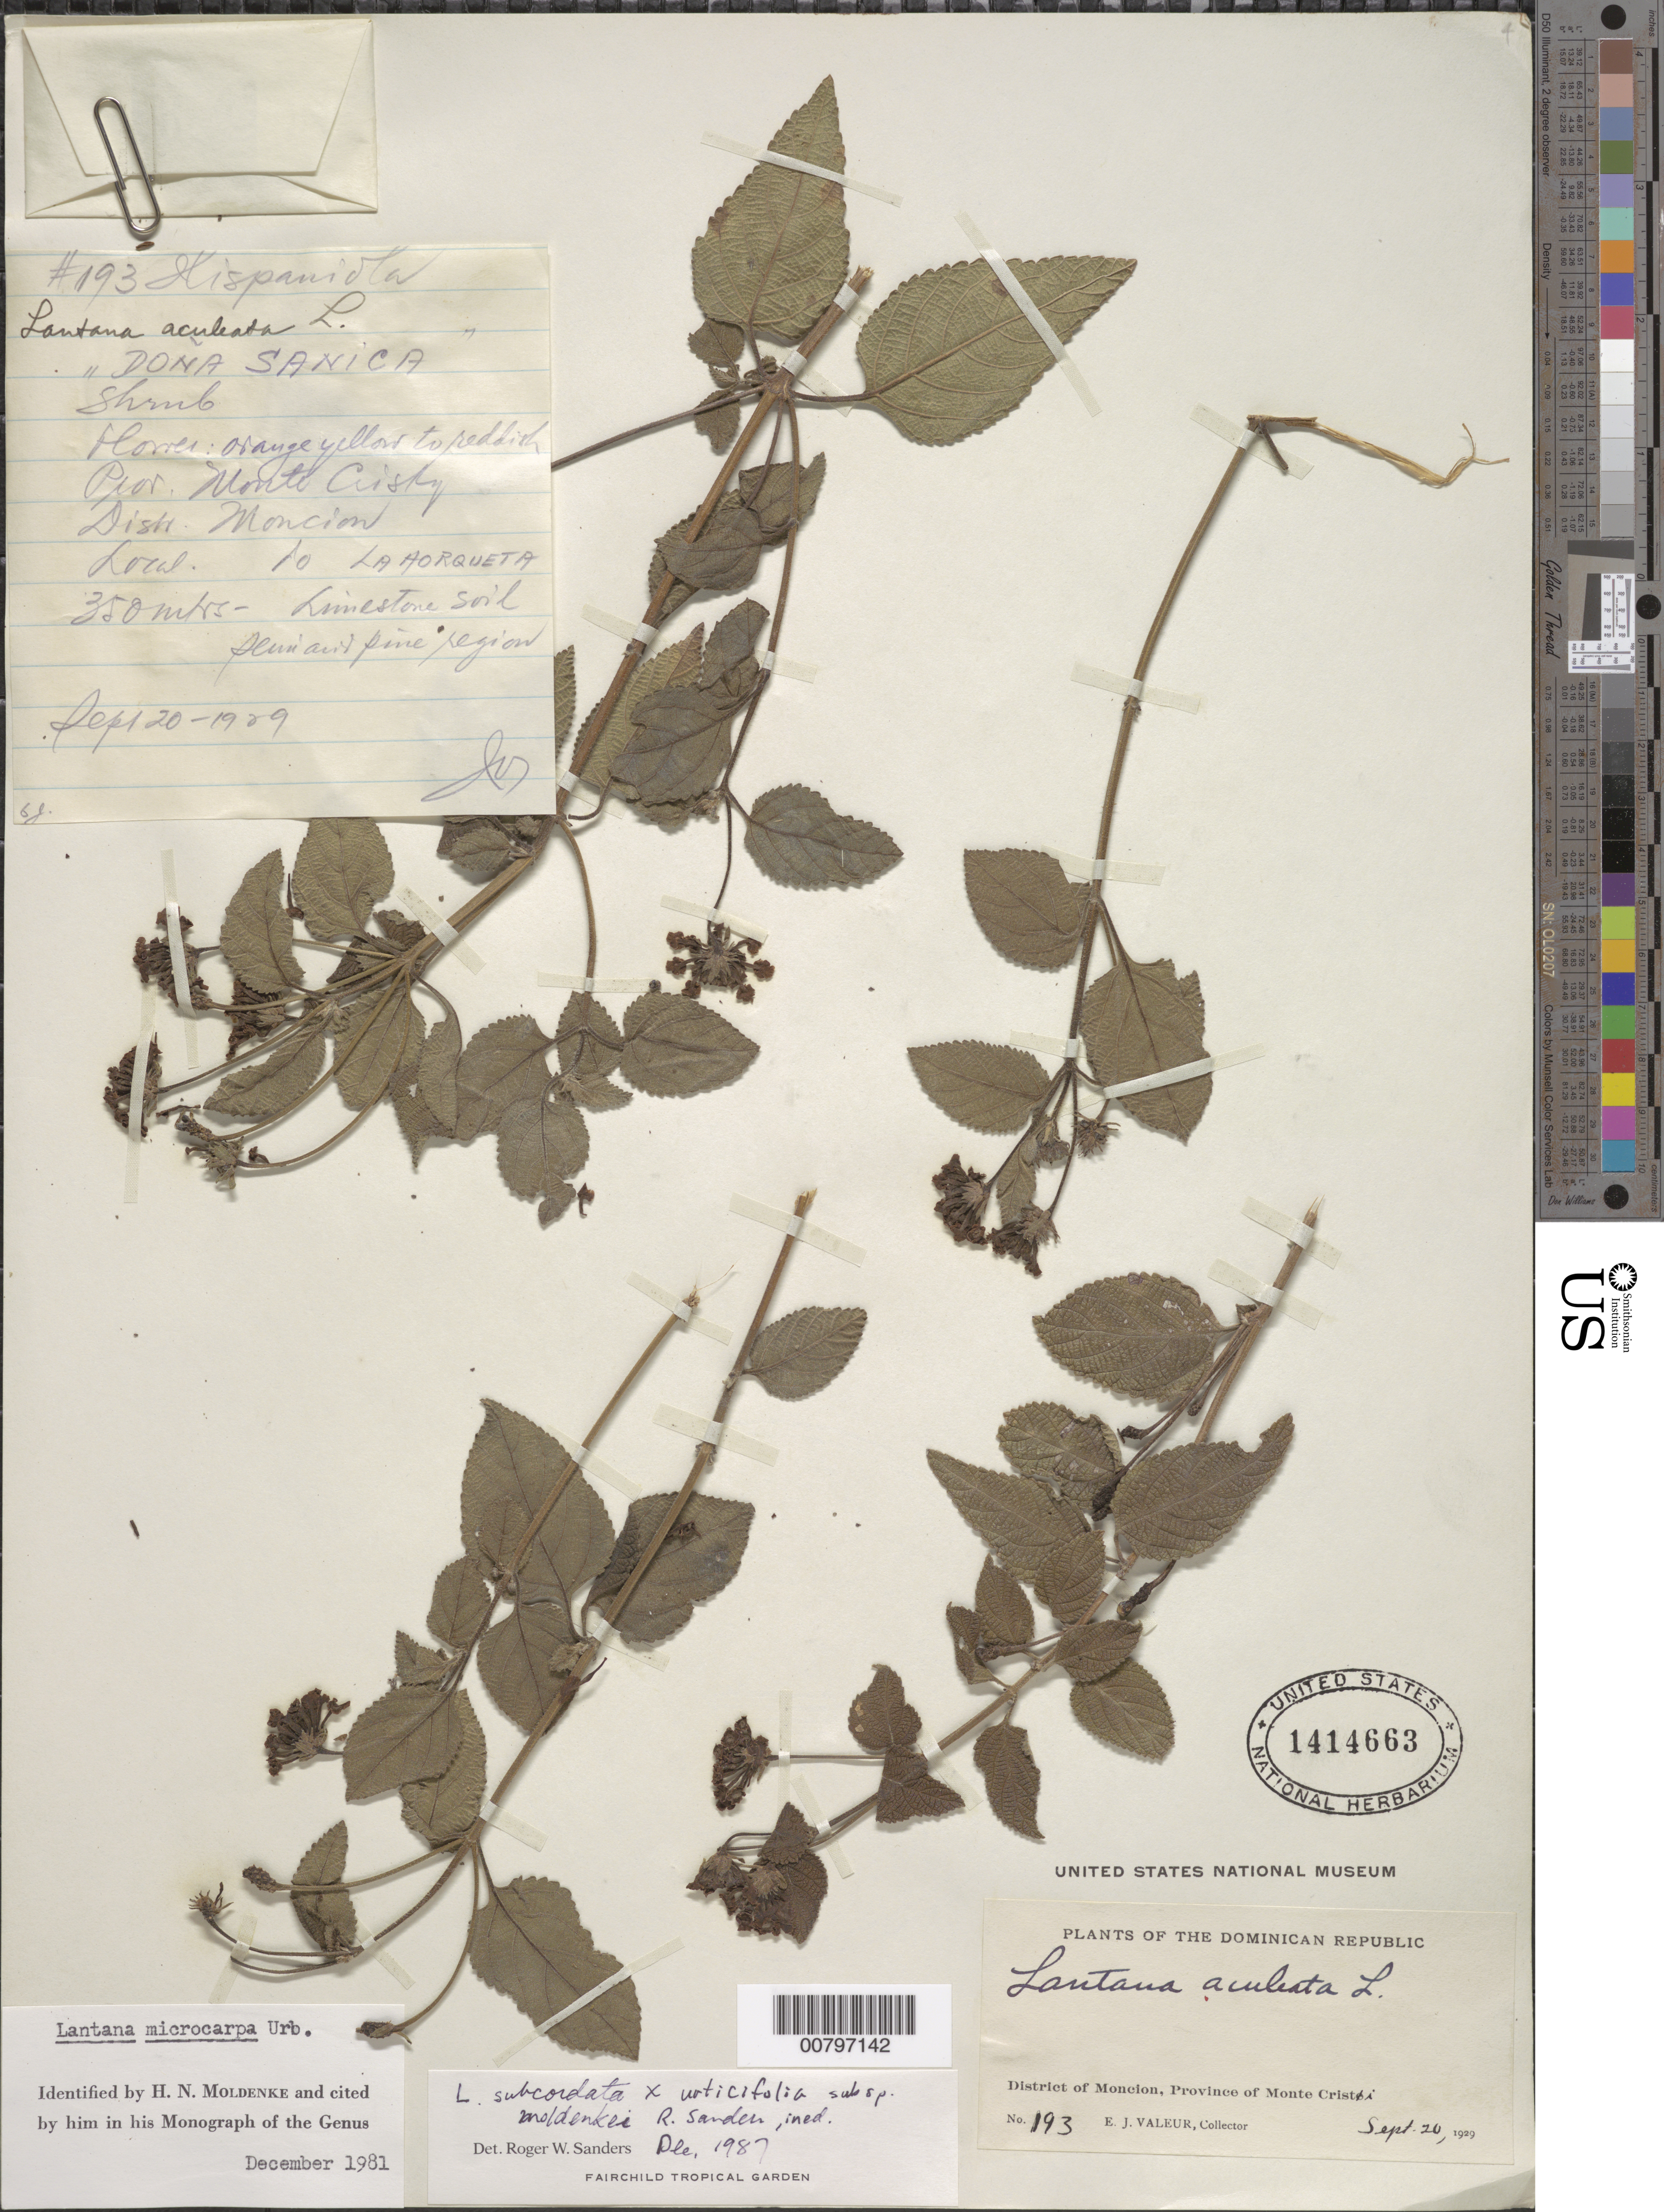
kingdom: Plantae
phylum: Tracheophyta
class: Magnoliopsida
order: Lamiales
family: Verbenaceae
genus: Lantana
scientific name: Lantana subcordata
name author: Urb.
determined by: Sanders, R. W.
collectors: E. Valeur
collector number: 193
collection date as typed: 20 Sep 1929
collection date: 1929-09-20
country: Dominican Republic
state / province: Monte Cristi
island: Hispaniola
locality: Moncion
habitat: Limestone soil, semi-arid pine region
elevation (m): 350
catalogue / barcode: US 1414663